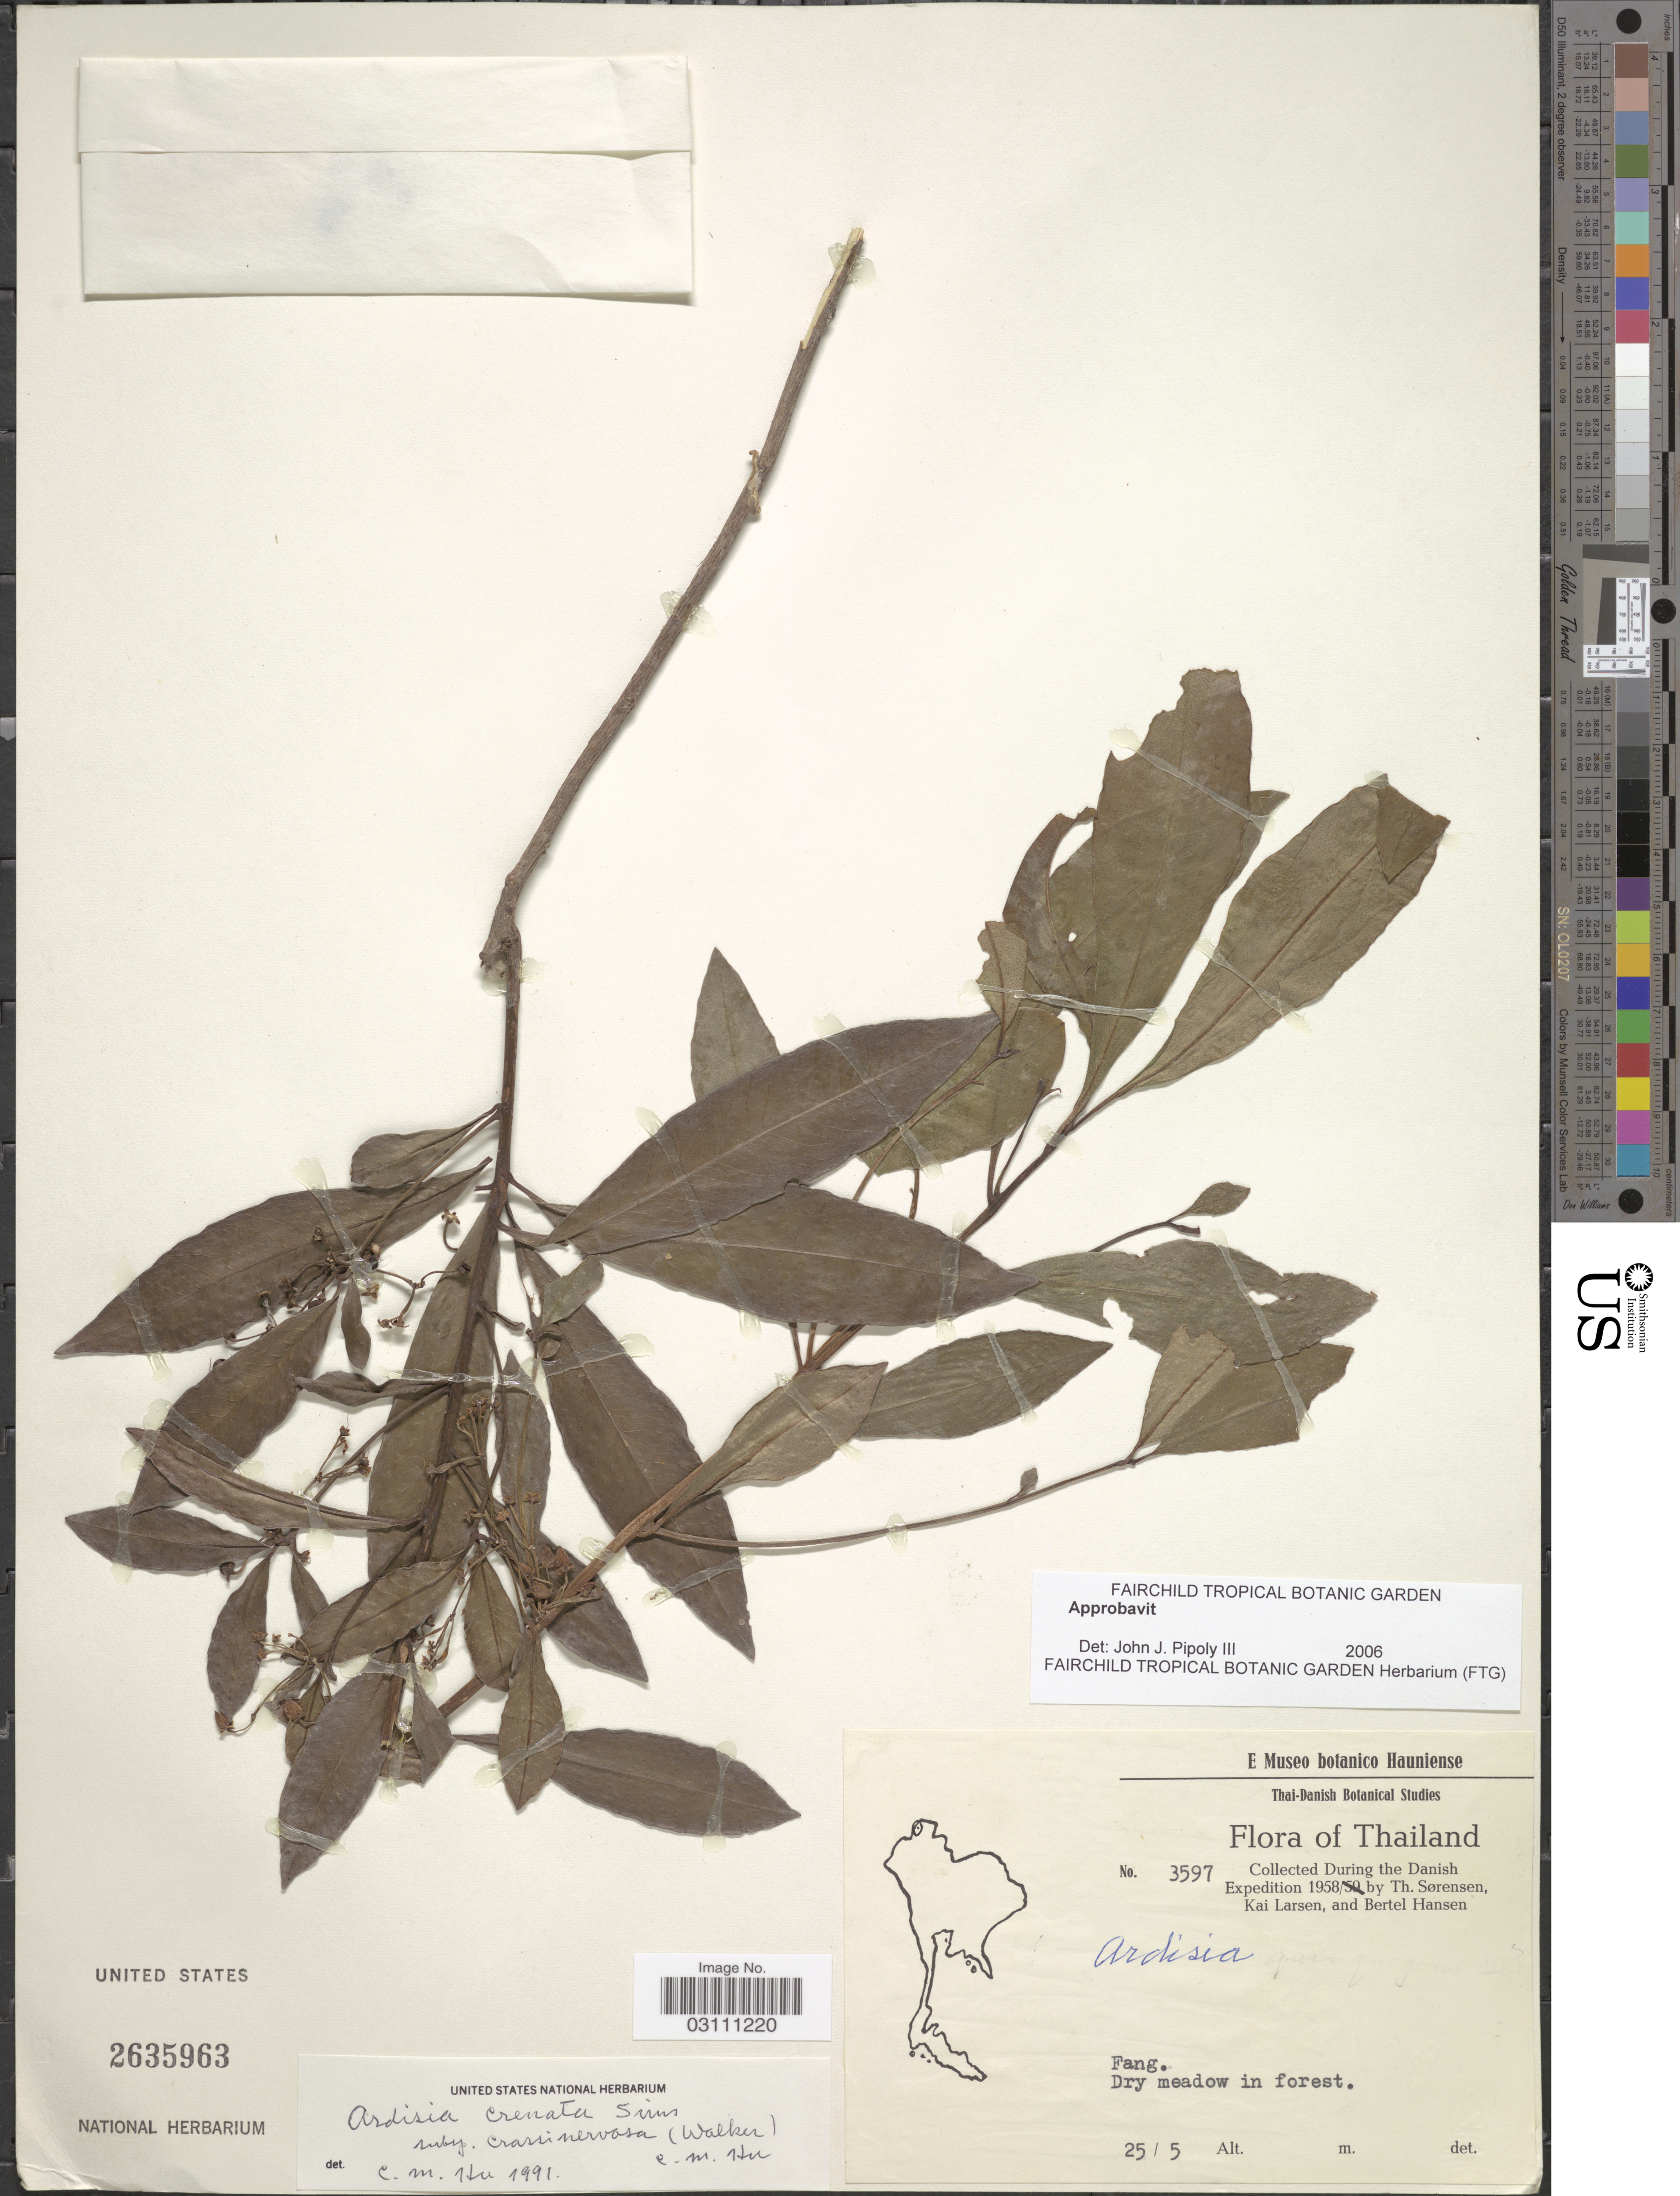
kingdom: Plantae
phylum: Tracheophyta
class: Magnoliopsida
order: Ericales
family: Primulaceae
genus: Ardisia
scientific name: Ardisia crenata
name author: Sims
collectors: T. Sorensen, K. Larsen & B. Hansen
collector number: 3597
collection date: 1958-05-25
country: Thailand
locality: Fang.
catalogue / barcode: US 2635963